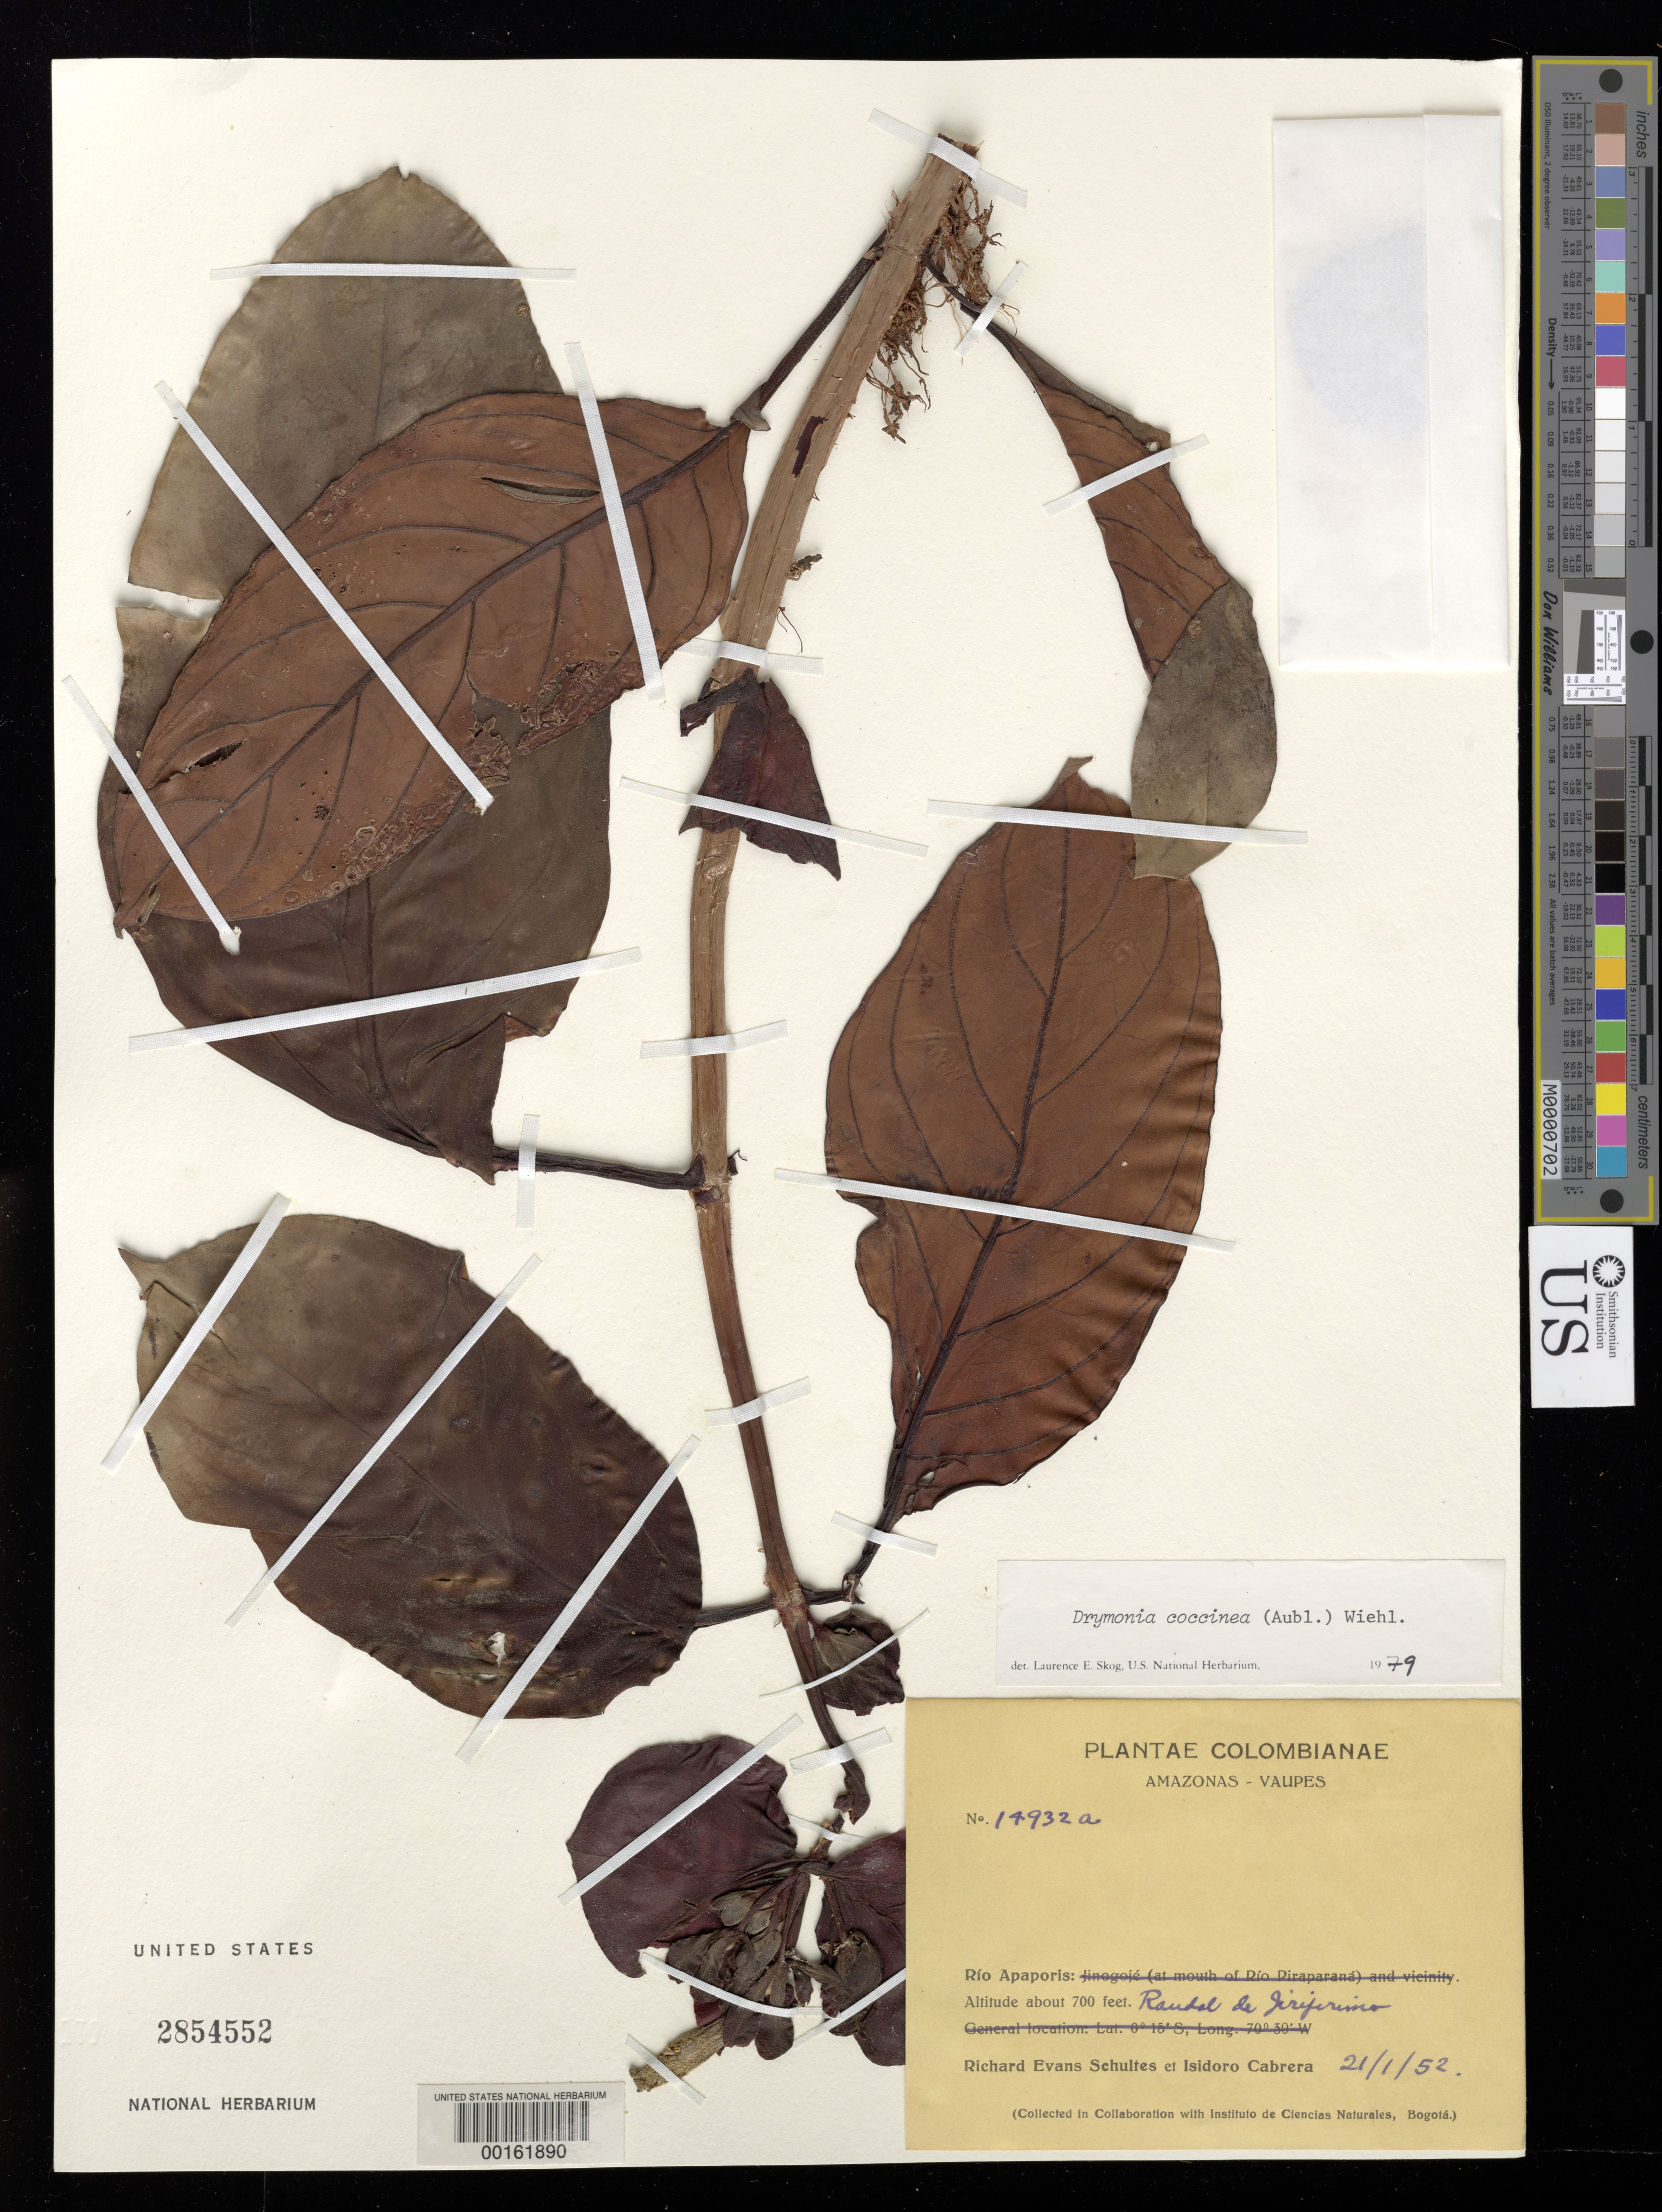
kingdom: Plantae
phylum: Tracheophyta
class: Magnoliopsida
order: Lamiales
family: Gesneriaceae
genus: Drymonia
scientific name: Drymonia coccinea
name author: (Aubl.) Wiehler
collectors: R. E. Schultes & I. Cabrera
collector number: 14932 A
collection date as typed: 21 Jan 1952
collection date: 1952-01-21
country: Colombia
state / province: Amazônas / Vaupés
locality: Rio Apaporis, Raudal de Jiriferimo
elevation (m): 213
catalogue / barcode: US 2854552